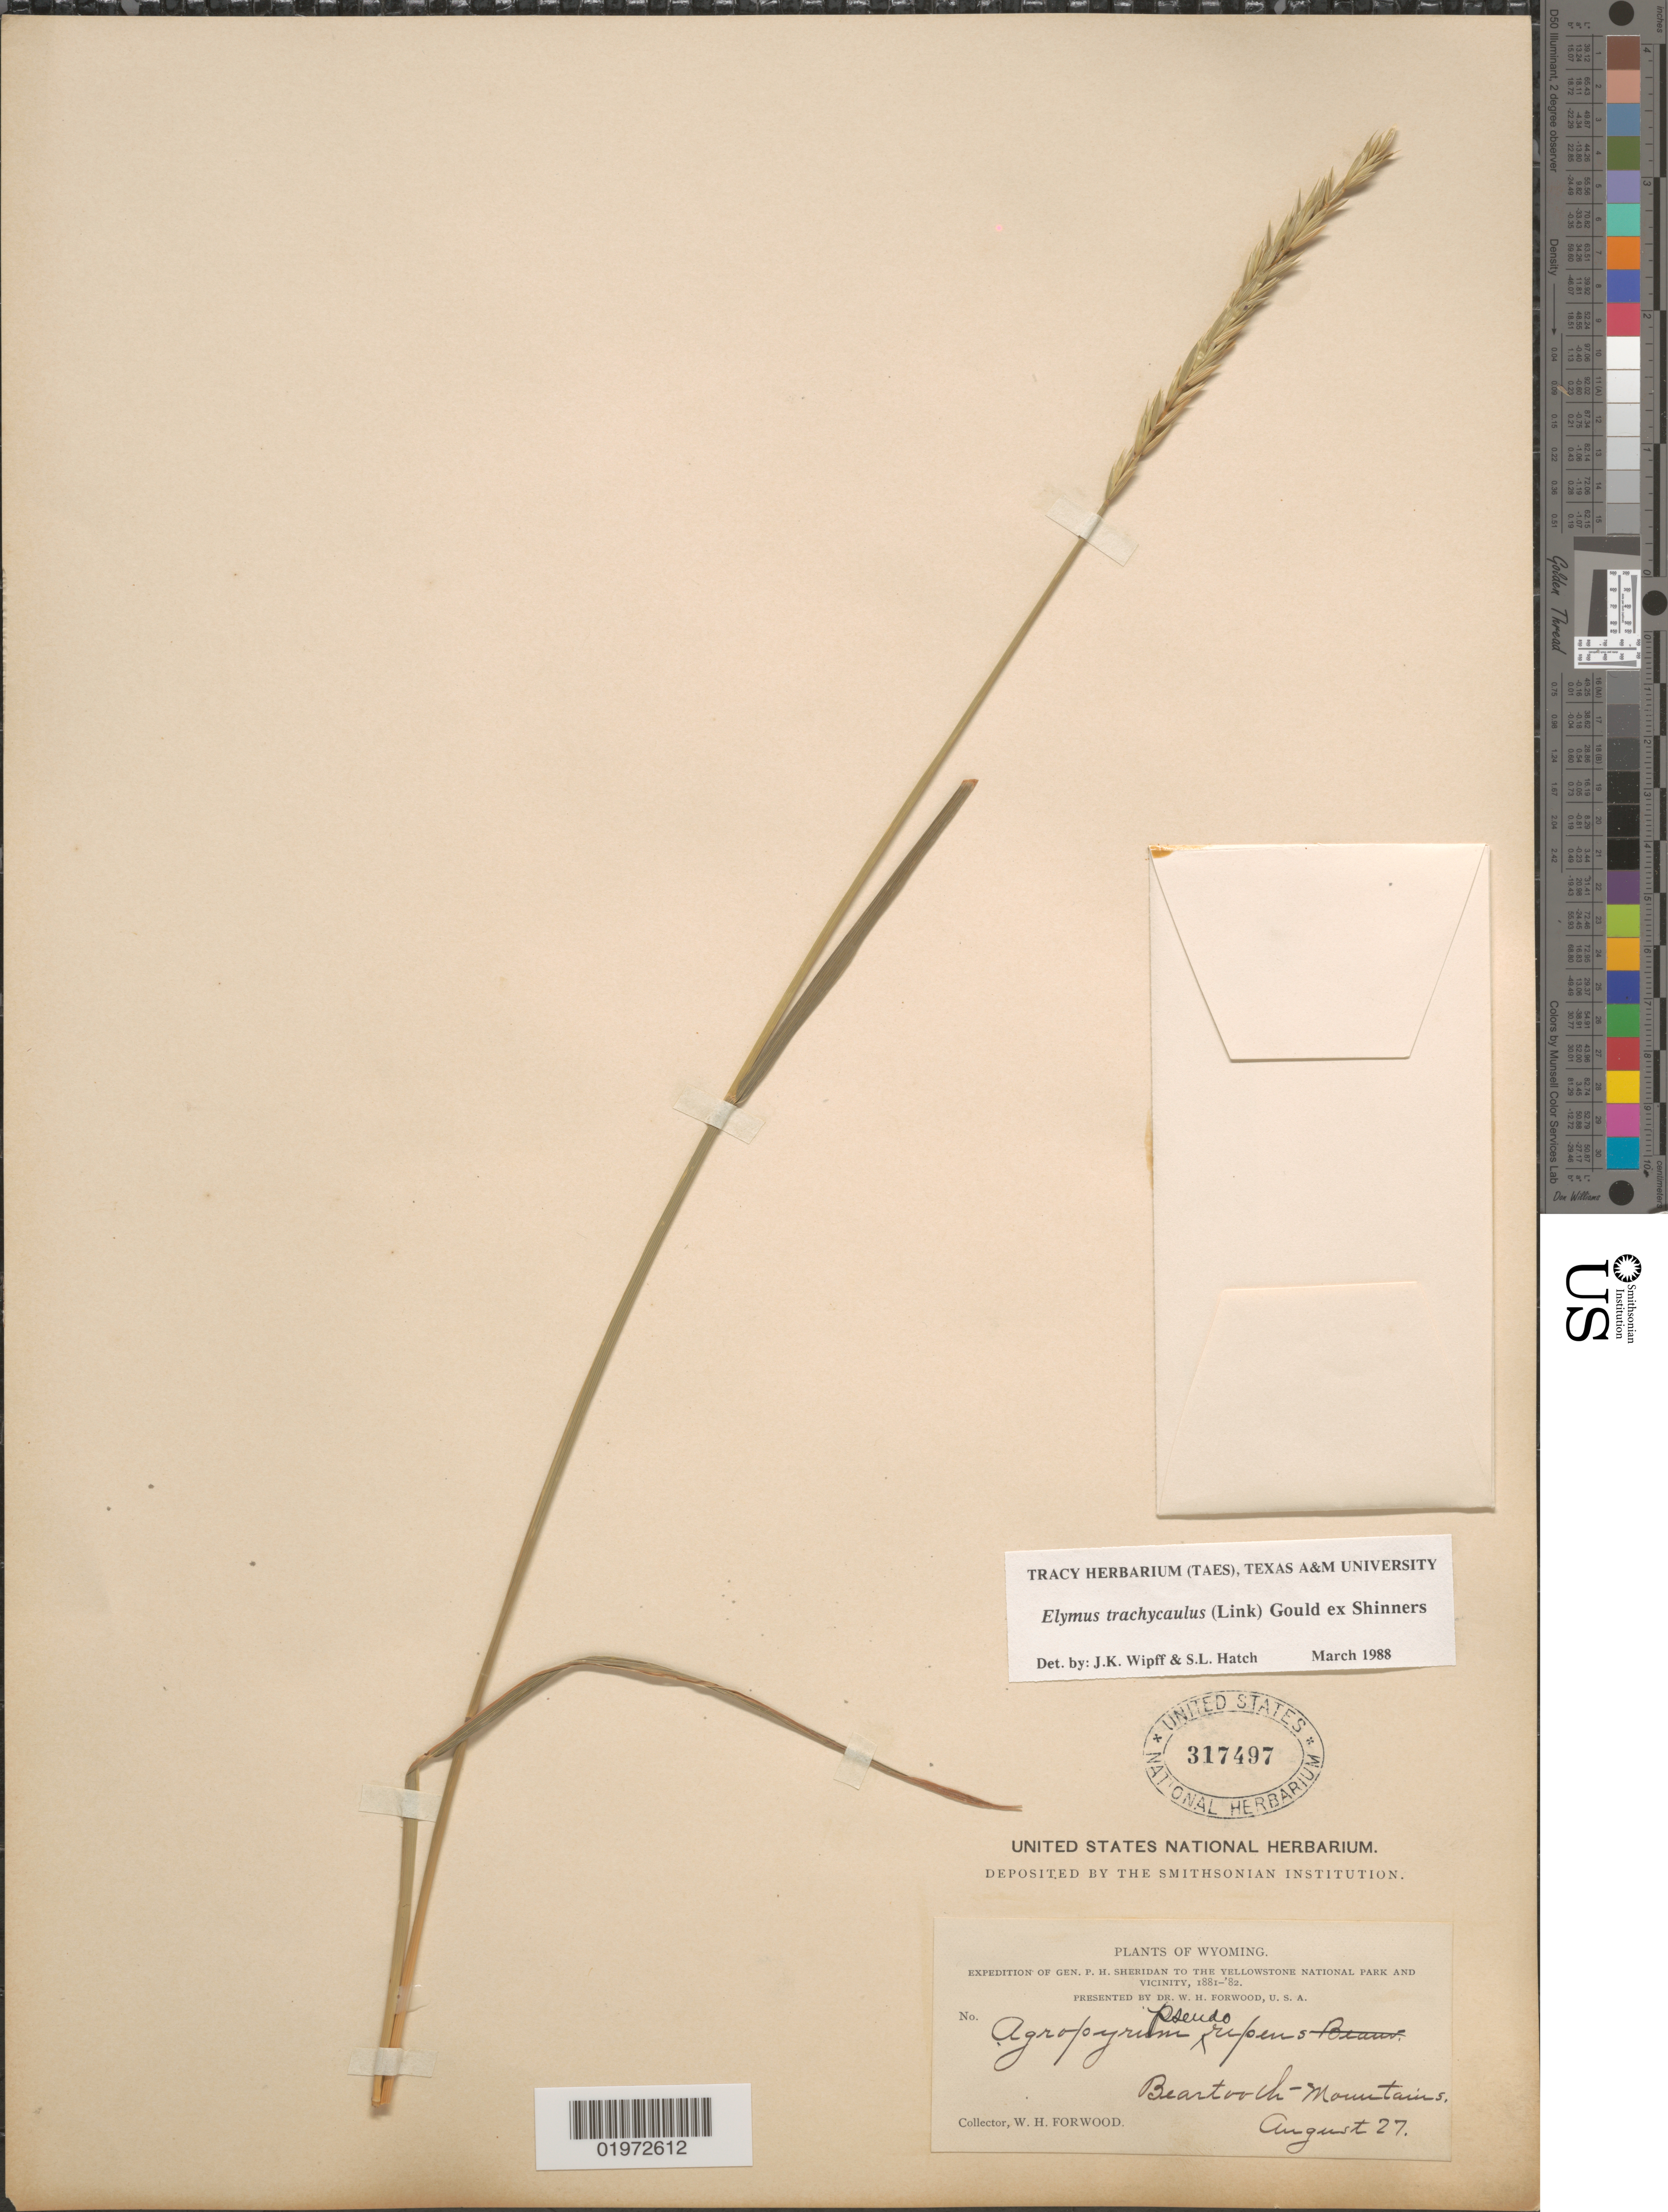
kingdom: Plantae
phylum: Tracheophyta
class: Liliopsida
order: Poales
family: Poaceae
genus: Elymus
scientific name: Elymus trachycaulus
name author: (Link) Gould ex Shinners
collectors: W. Forwood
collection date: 1881-08-27/1882-08-27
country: United States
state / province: Wyoming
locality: Expedition of Gen, P. H. Sheridan to the Yellowstone National Park and Vicinity, 1881-'82. Beartooth Mountains.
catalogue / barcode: US 317497